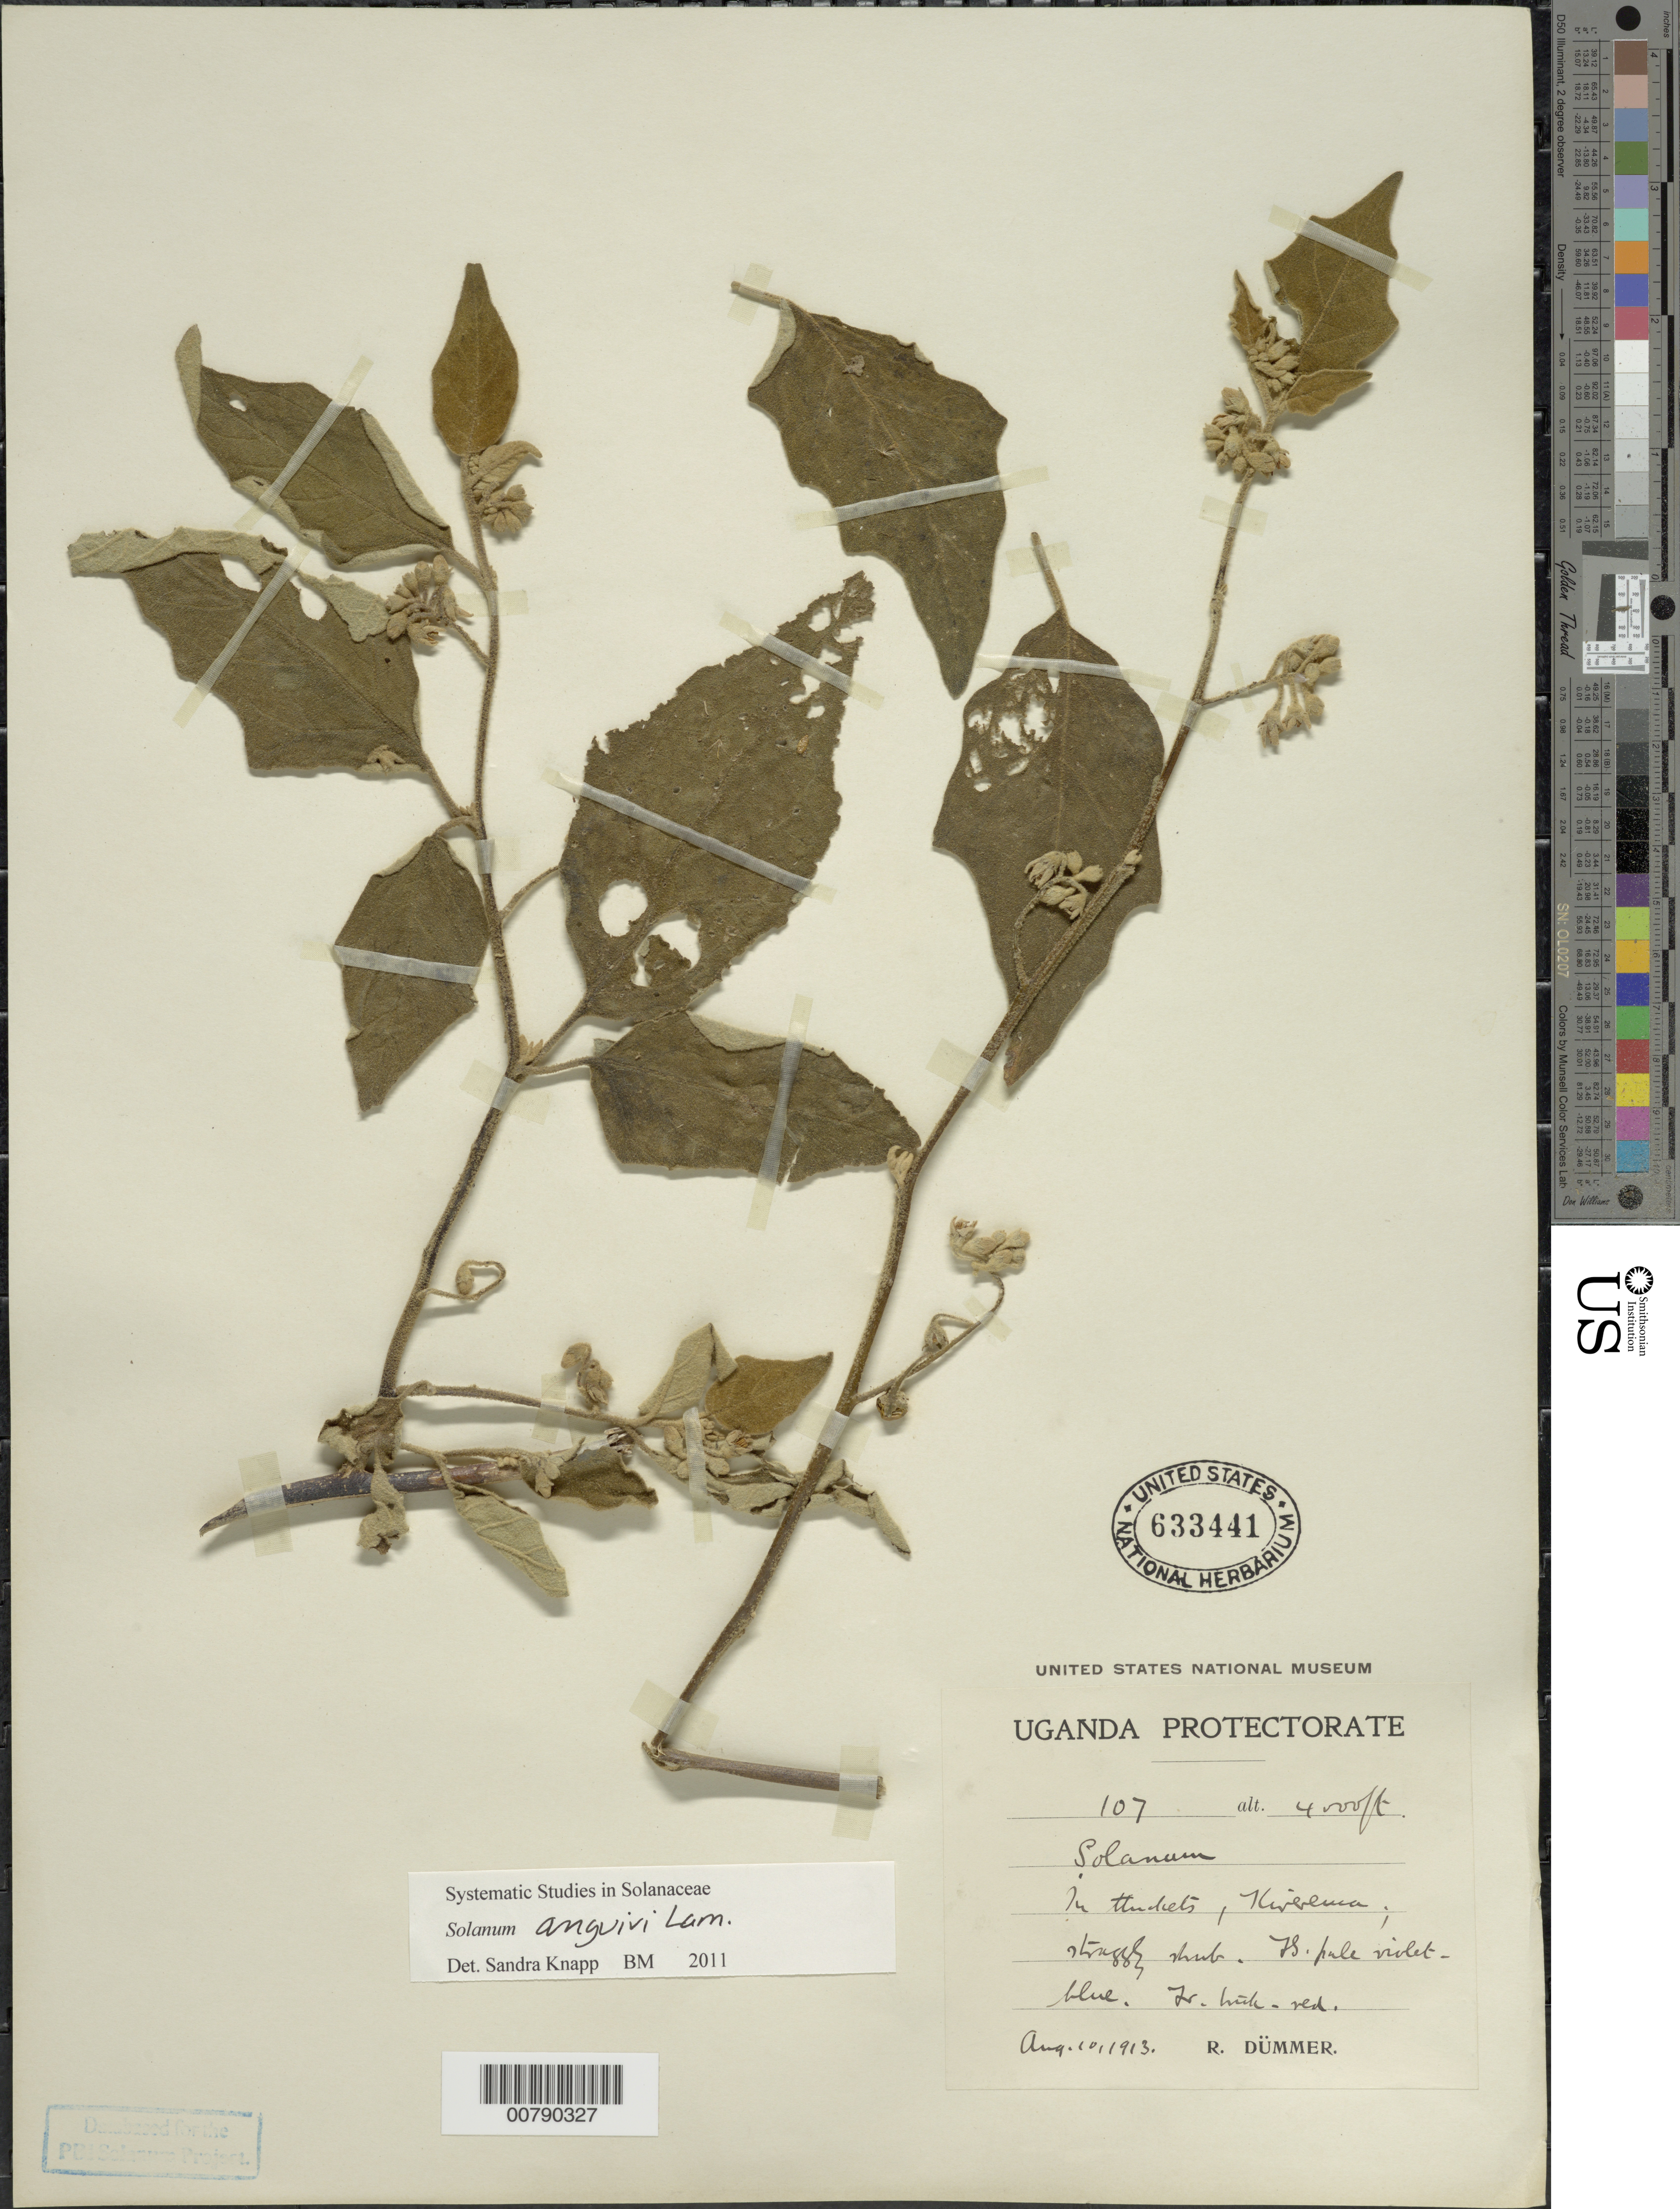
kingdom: Plantae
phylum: Tracheophyta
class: Magnoliopsida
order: Solanales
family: Solanaceae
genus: Solanum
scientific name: Solanum anguivi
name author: Lam.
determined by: Vorontsova, M. S.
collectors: R. A. Dümmer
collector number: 107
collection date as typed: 10 Aug 1913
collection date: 1913-08-10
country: Uganda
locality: Kwirema [not clear]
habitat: in thickets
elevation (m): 1219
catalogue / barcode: US 633441